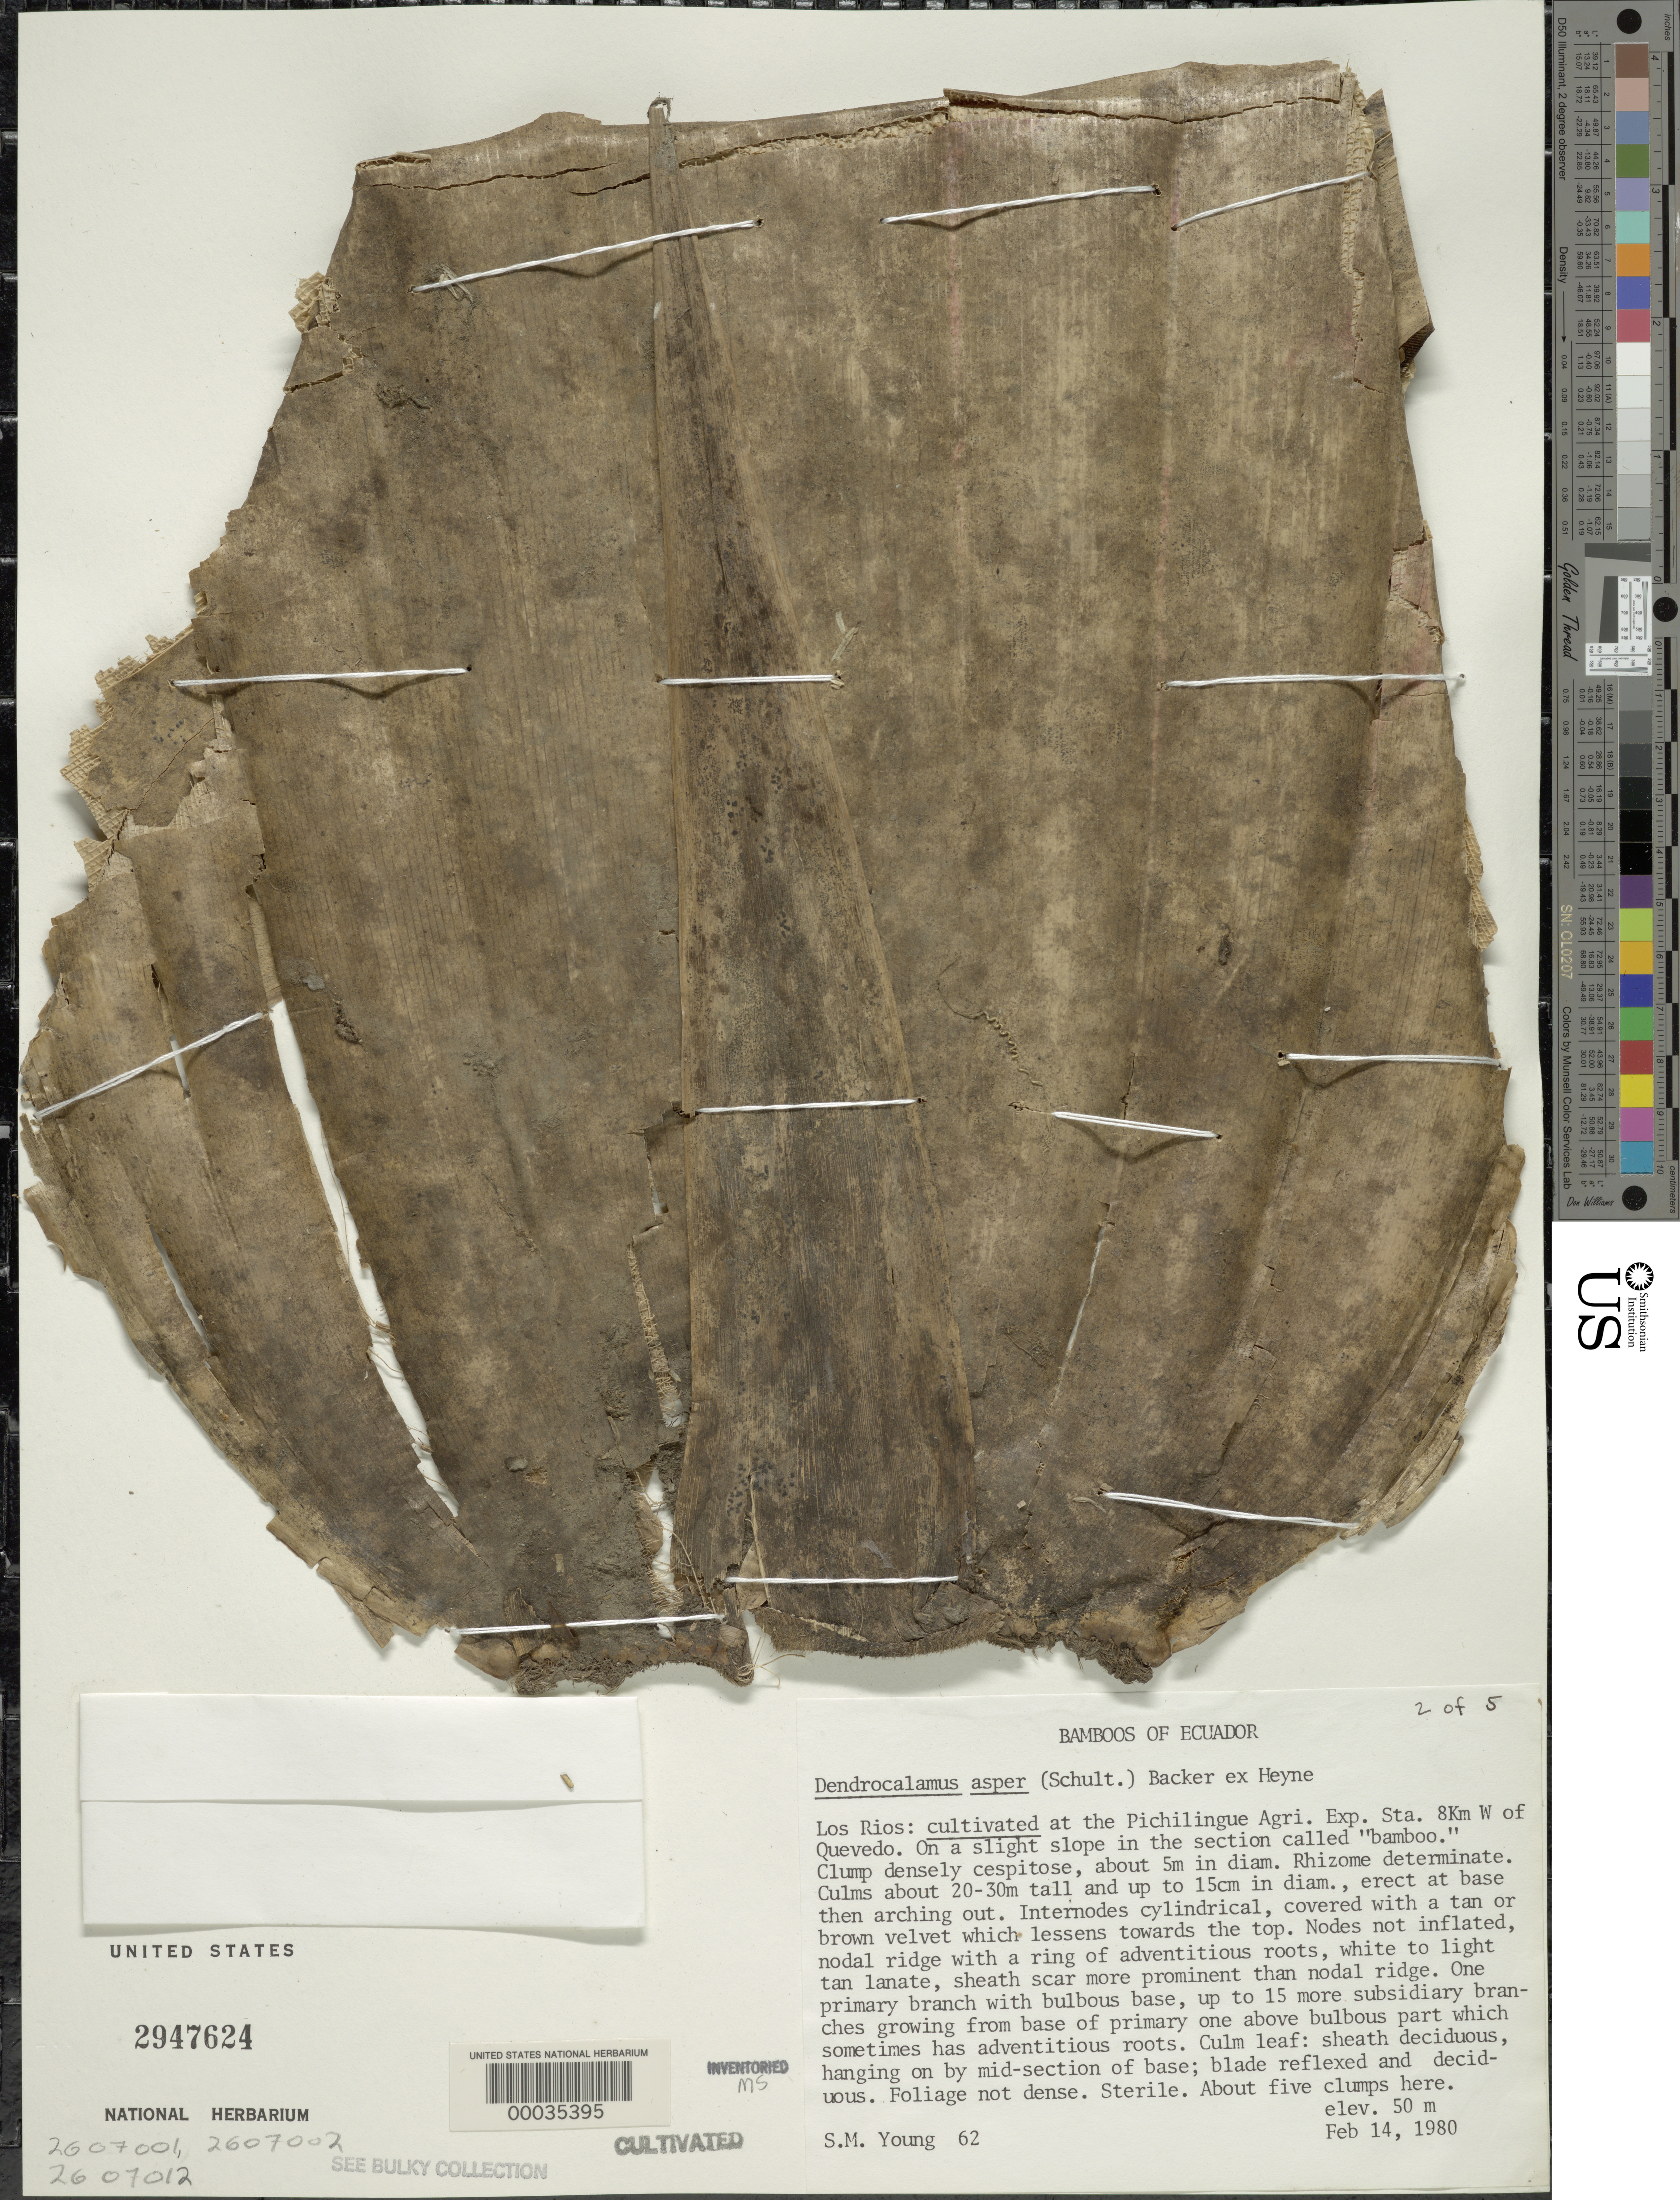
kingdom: Plantae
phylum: Tracheophyta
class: Liliopsida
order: Poales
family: Poaceae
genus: Dendrocalamus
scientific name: Dendrocalamus asper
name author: (Schult. & Schult. f.) Backer ex K. Heyne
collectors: S. Young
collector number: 62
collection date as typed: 14 Feb 1980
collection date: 1980-02-14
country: Ecuador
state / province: Los Ríos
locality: Pichilingue Agricultural Experimentalal Station-Quevedo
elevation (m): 50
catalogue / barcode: US 2947624